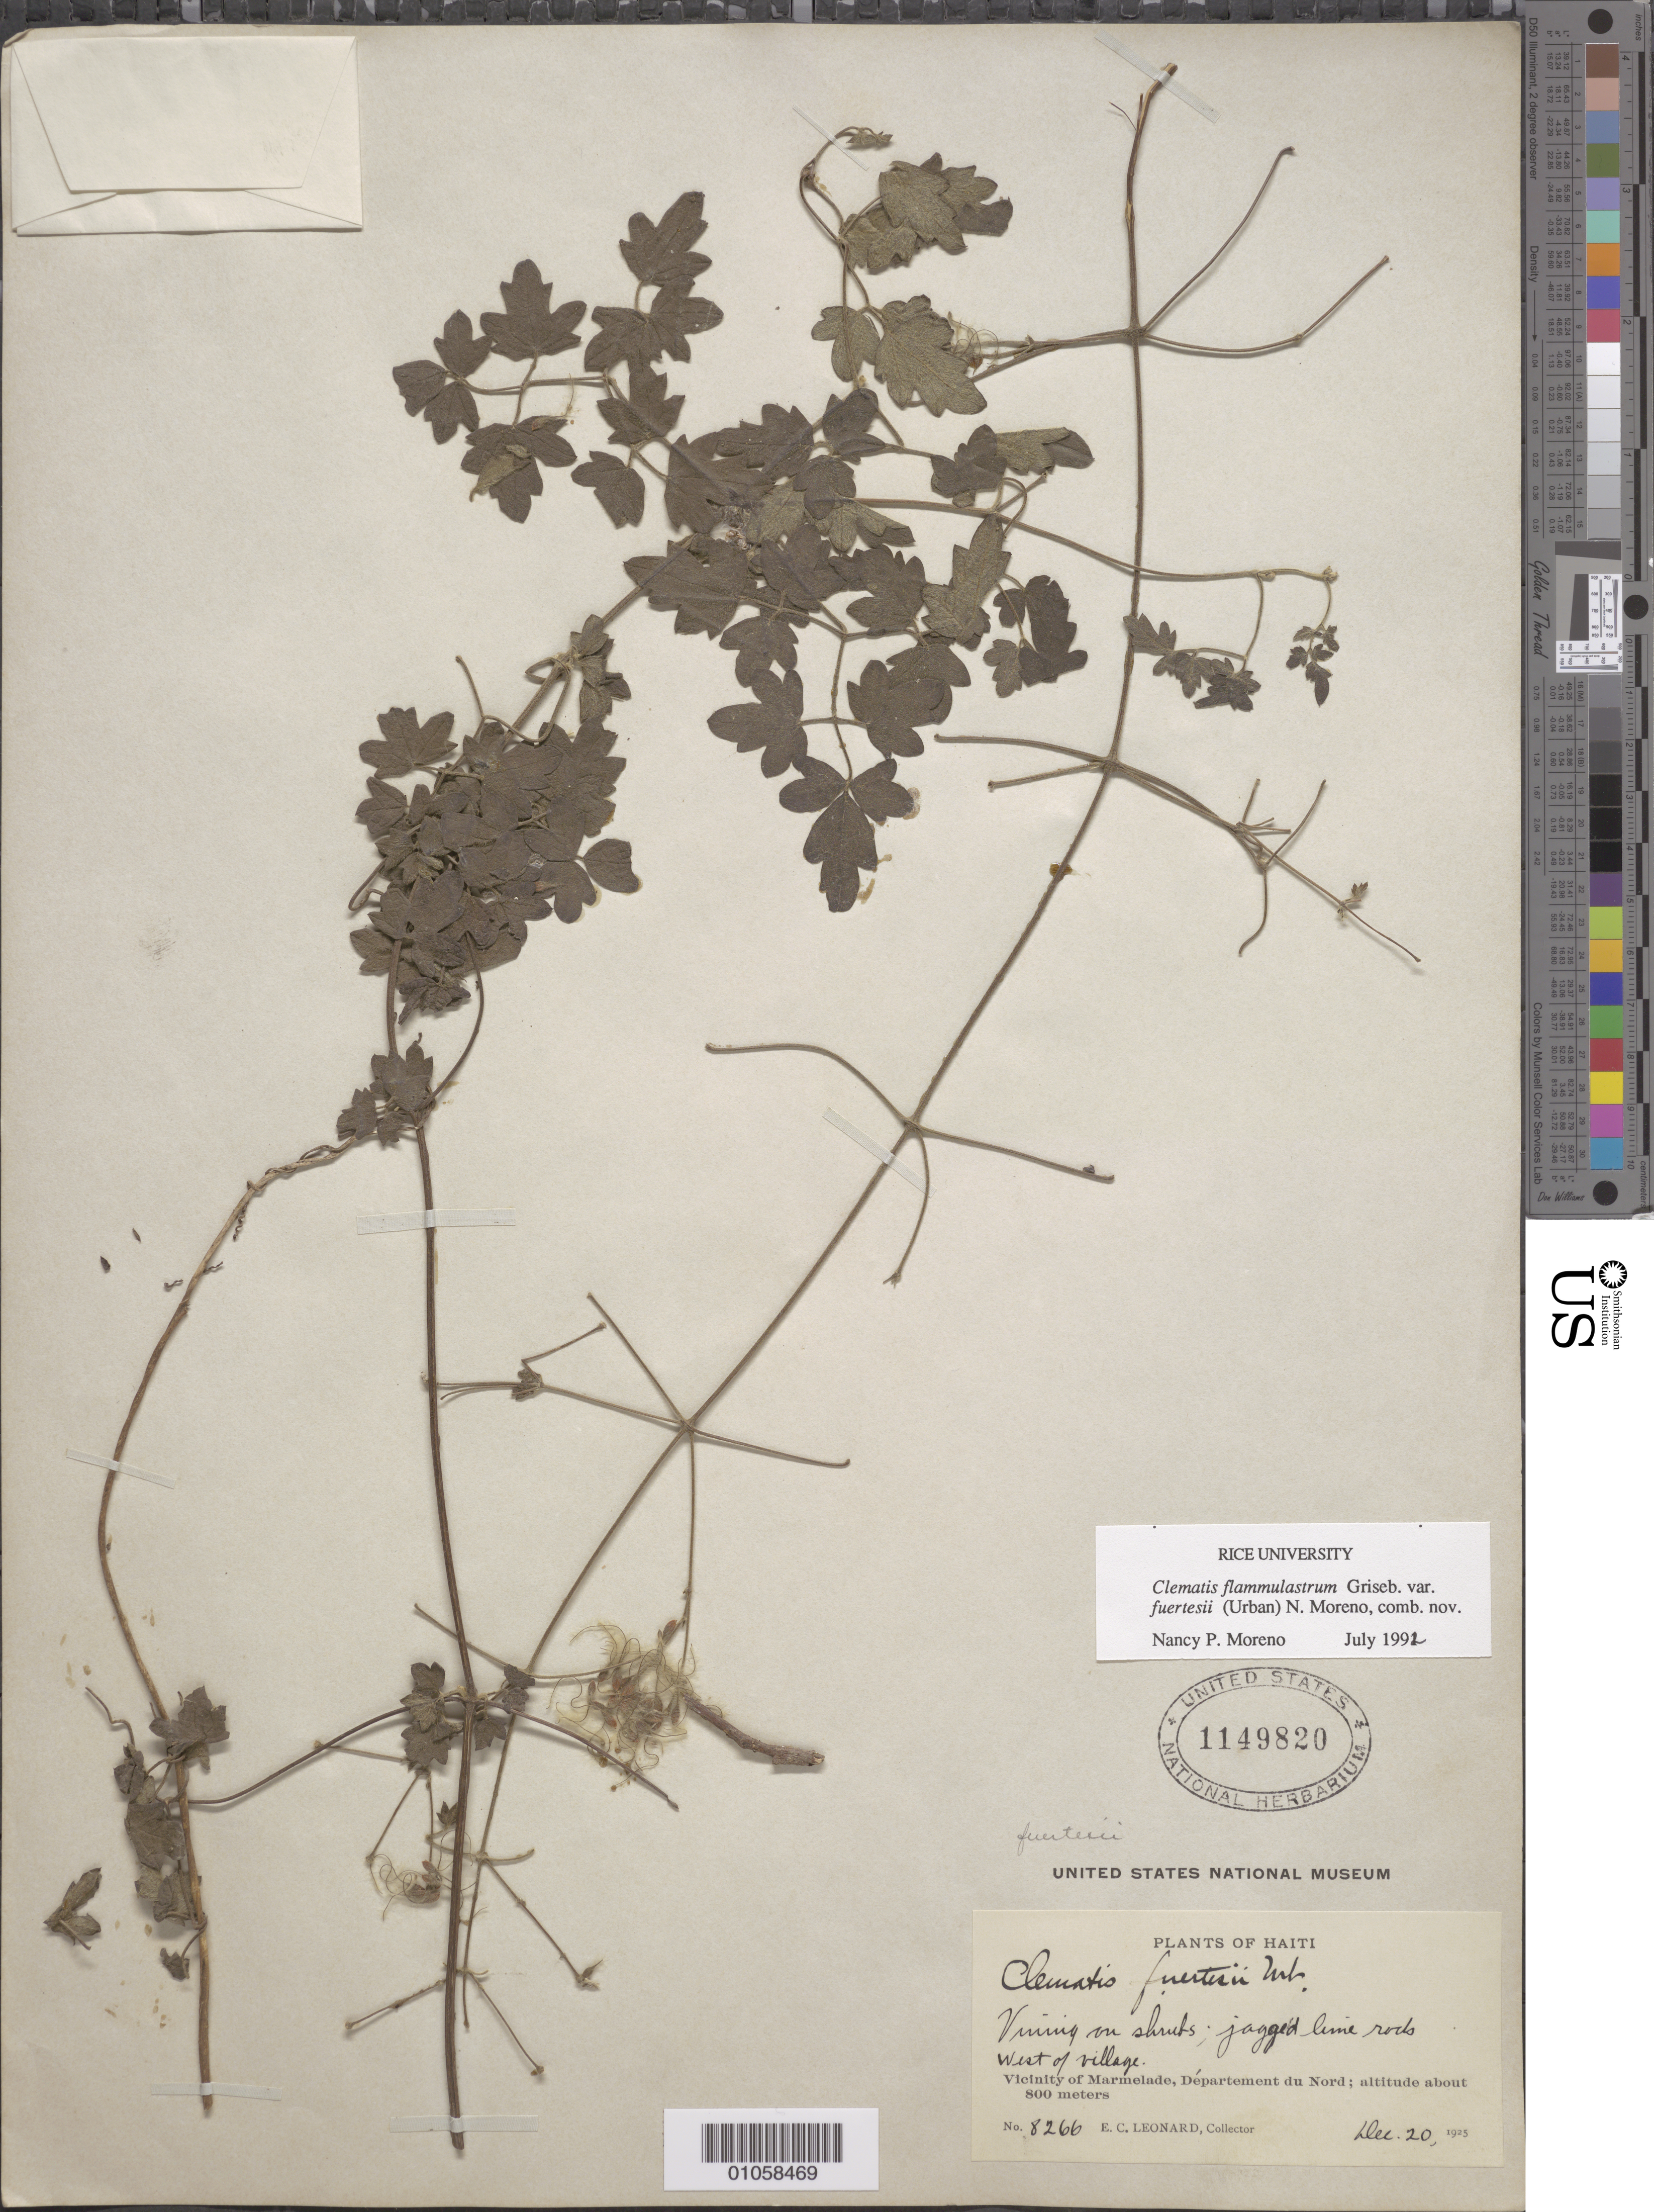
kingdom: Plantae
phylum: Tracheophyta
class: Magnoliopsida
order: Ranunculales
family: Ranunculaceae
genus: Clematis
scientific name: Clematis flammulastrum var. fuertesii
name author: (Urb.) W.T. Wang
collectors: E. C. Leonard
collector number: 8266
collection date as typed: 20 Dec 1925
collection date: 1925-12-20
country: Haiti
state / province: Nord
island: Hispaniola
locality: Marmelade, west of village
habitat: On shrubs, jagged lime rock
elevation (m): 800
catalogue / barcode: US 1149820